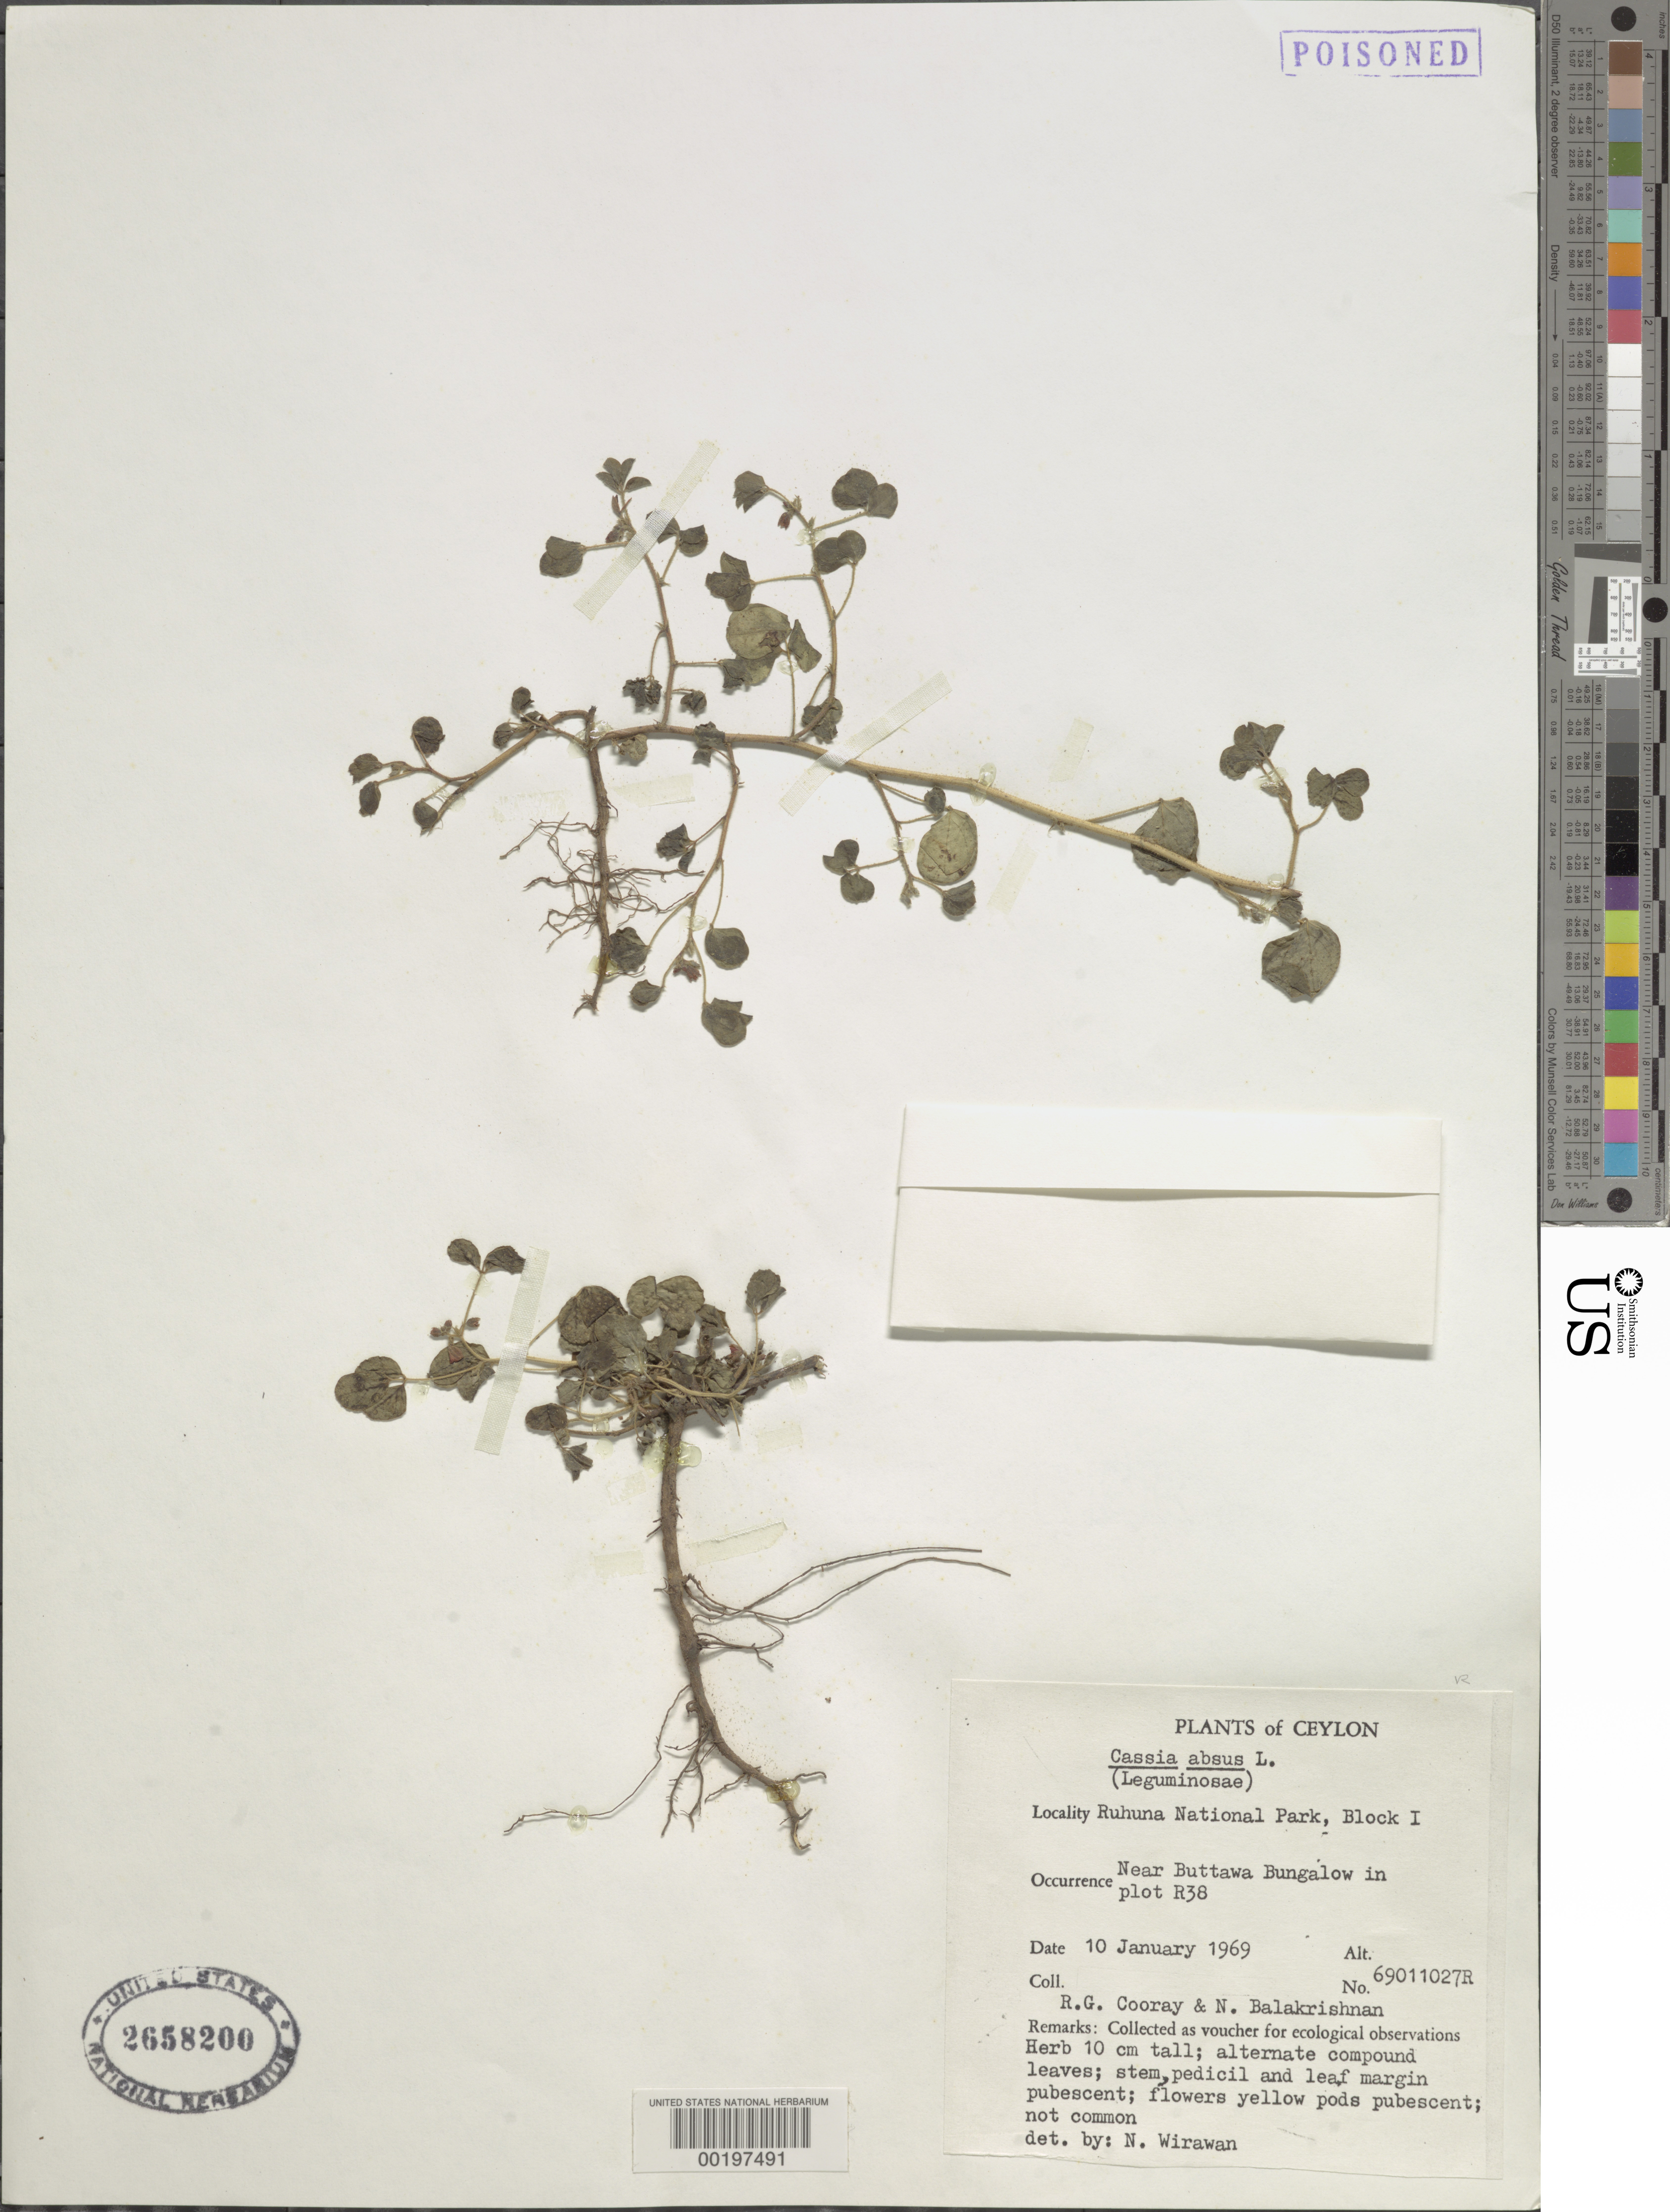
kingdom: Plantae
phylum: Tracheophyta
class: Magnoliopsida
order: Fabales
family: Fabaceae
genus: Chamaecrista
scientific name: Chamaecrista absus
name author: (L.) H.S. Irwin & Barneby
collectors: R. Cooray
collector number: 6911027r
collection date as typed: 10 Jan 1969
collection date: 1969-01-10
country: Sri Lanka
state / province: Southern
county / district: Hambantota Dist.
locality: Ruhuna national park, block i near buttawa bungalow in plot r38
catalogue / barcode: US 2658200